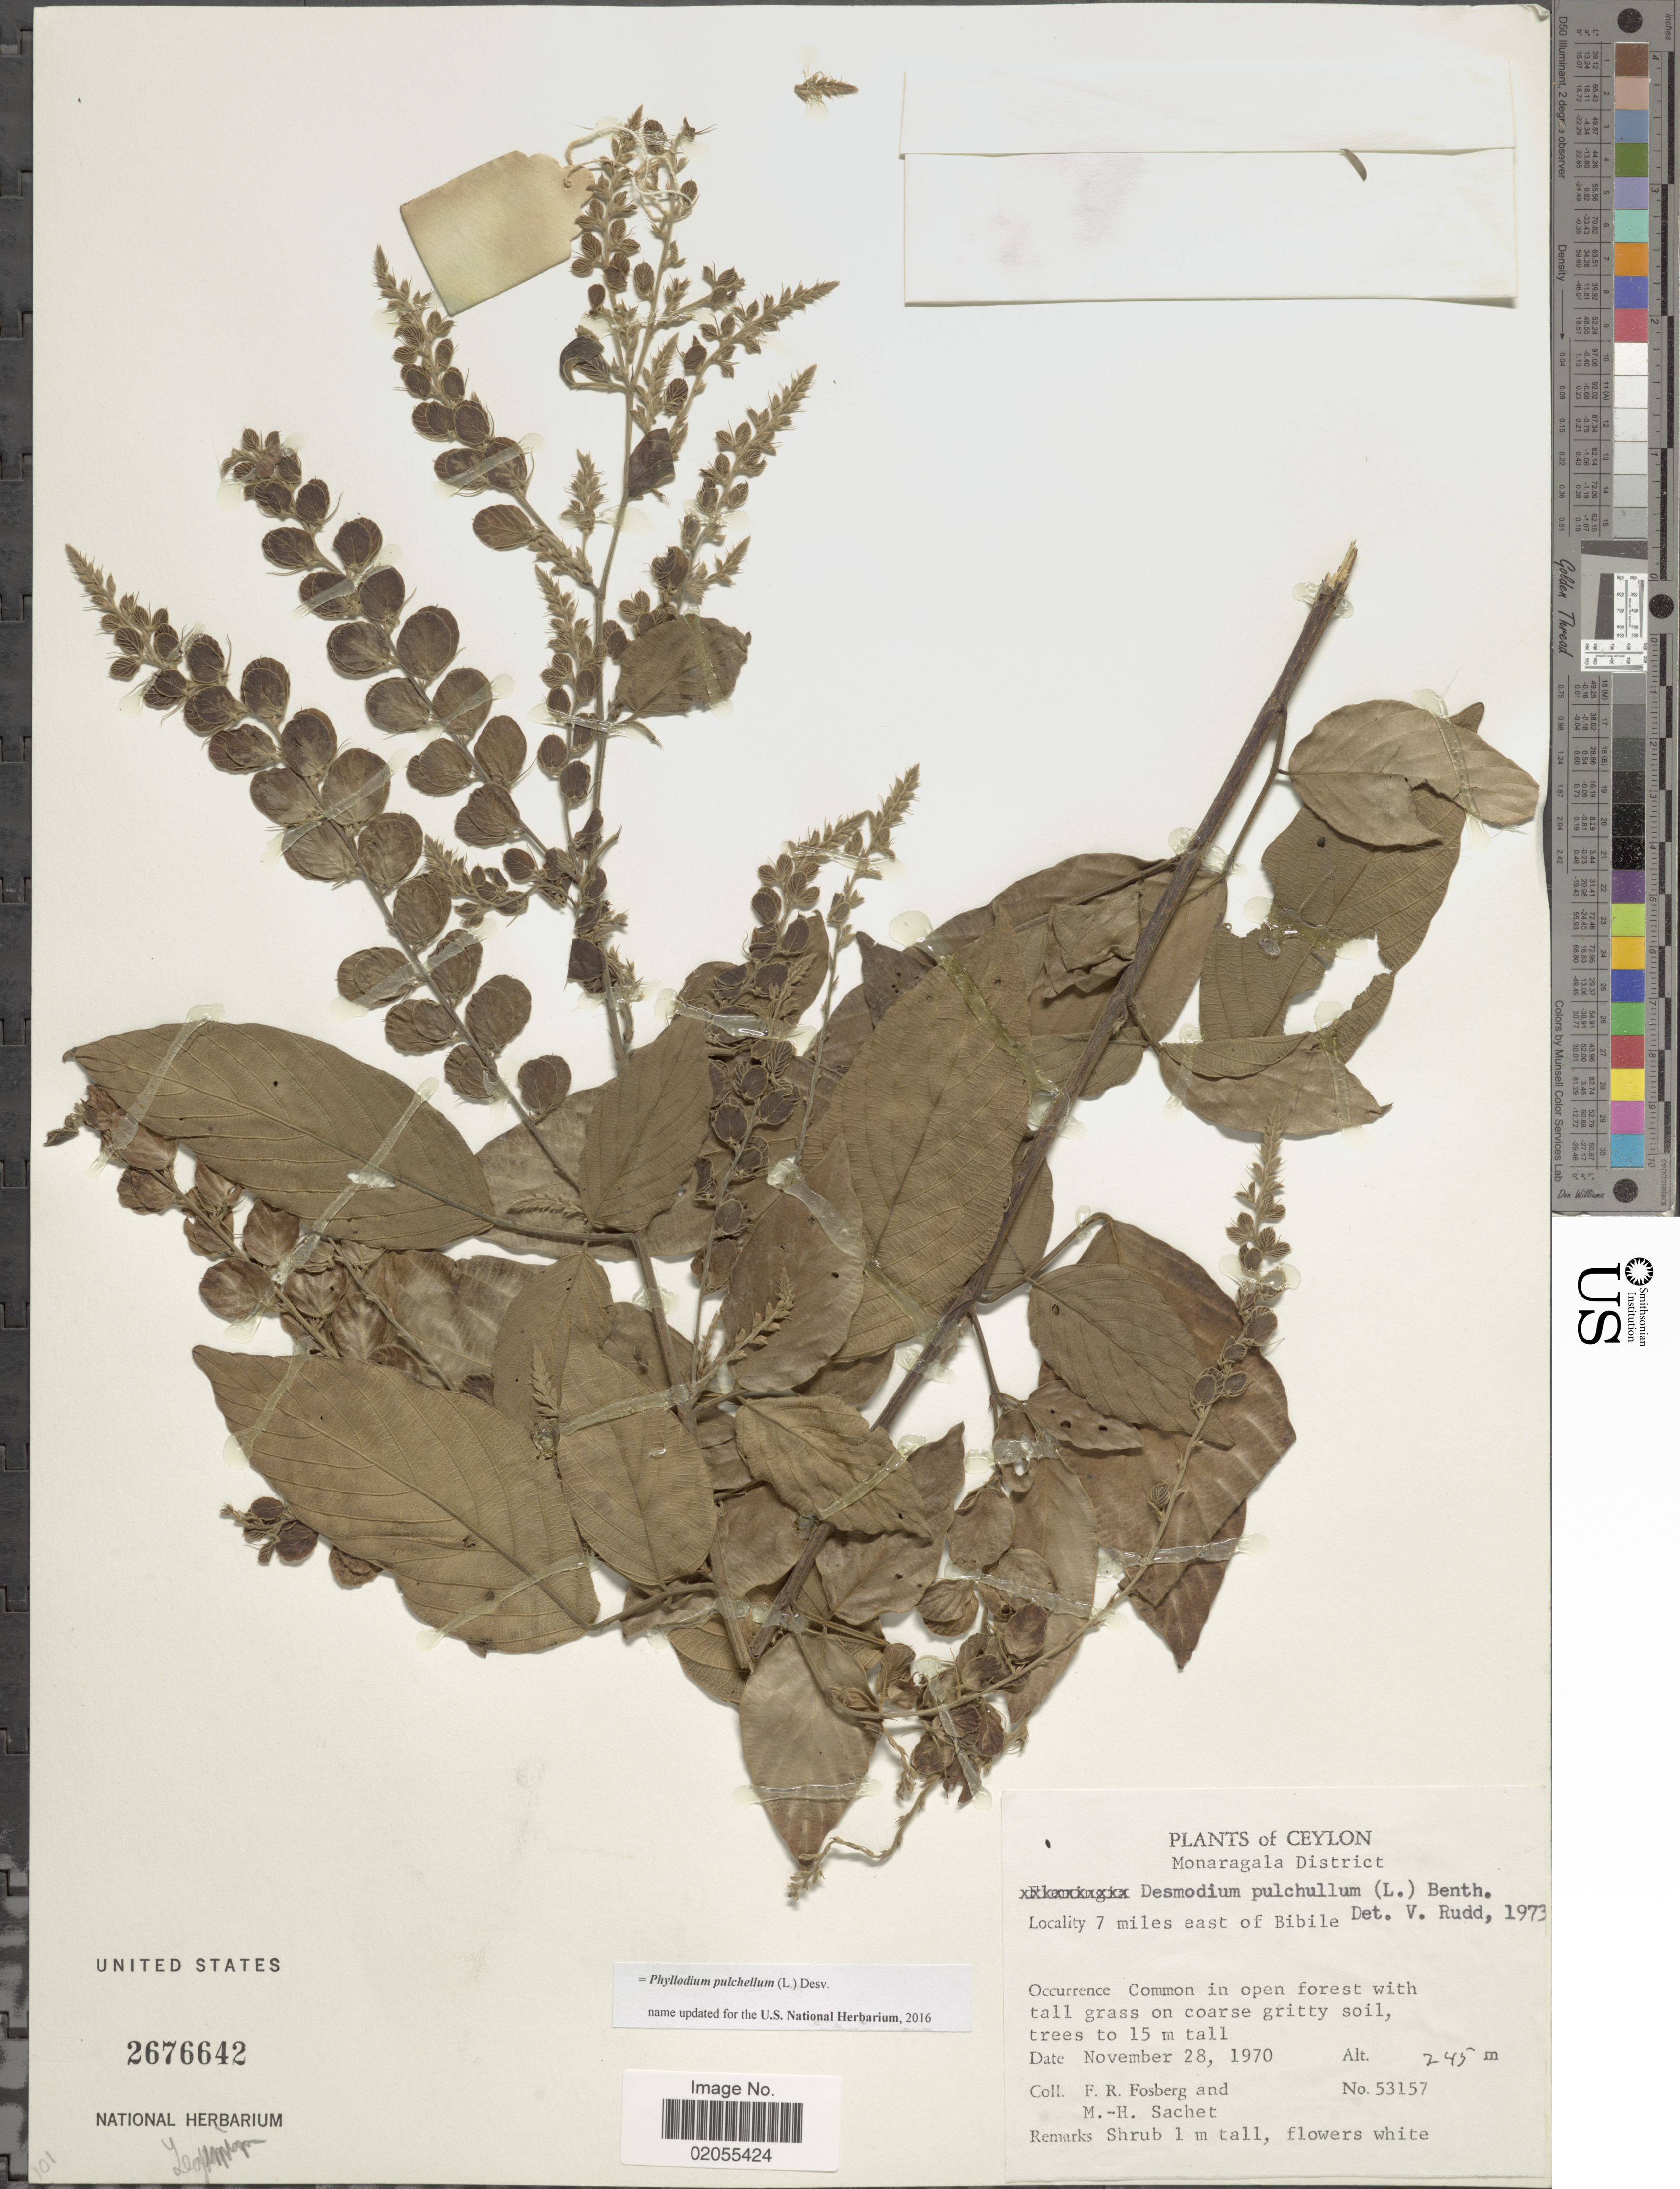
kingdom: Plantae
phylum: Tracheophyta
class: Magnoliopsida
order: Fabales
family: Fabaceae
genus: Phyllodium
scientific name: Phyllodium pulchellum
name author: (L.) Desv.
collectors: F. R. Fosberg & M.-H. Sachet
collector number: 53157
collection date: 1970-11-28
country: Sri Lanka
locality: Ceylon, Monaragala District, 7 miles east of Bibile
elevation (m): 245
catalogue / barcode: US 2676642